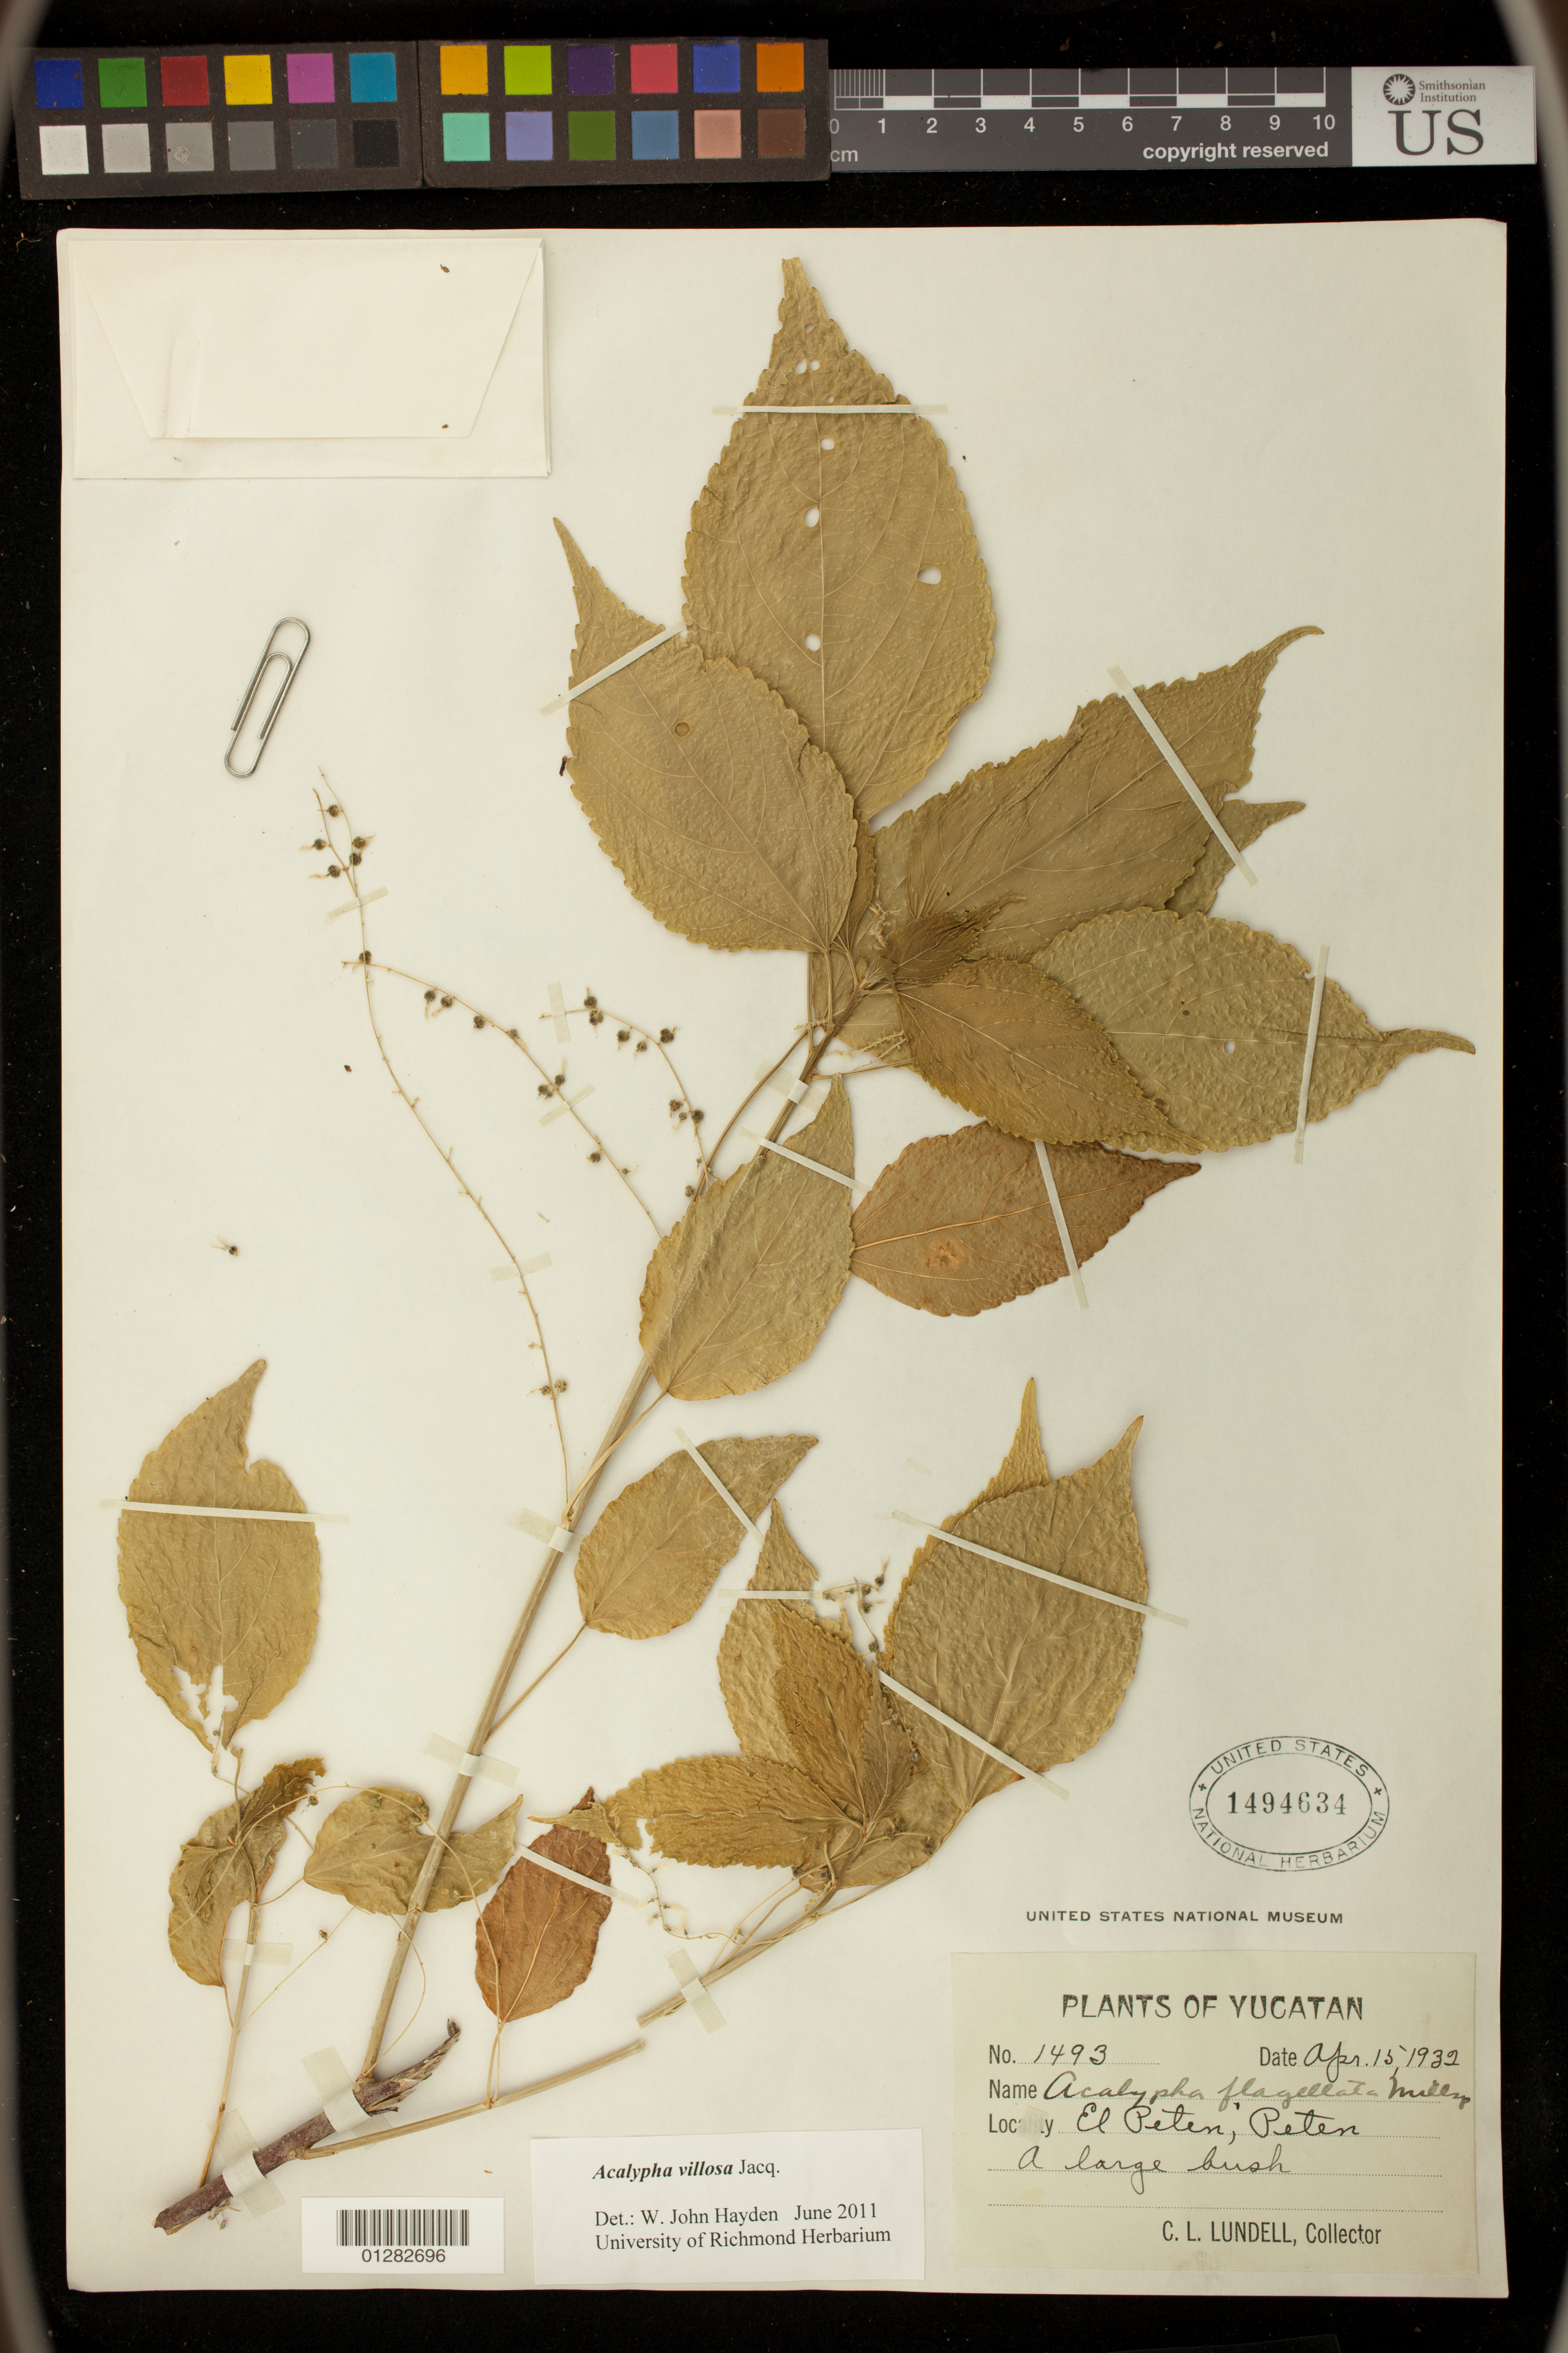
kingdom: Plantae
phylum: Tracheophyta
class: Magnoliopsida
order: Malpighiales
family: Euphorbiaceae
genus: Acalypha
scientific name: Acalypha villosa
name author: Jacq.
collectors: P. C. Standley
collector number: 1493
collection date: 1932-04-15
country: Guatemala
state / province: El Petén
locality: Yucatan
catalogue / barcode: US 1494634